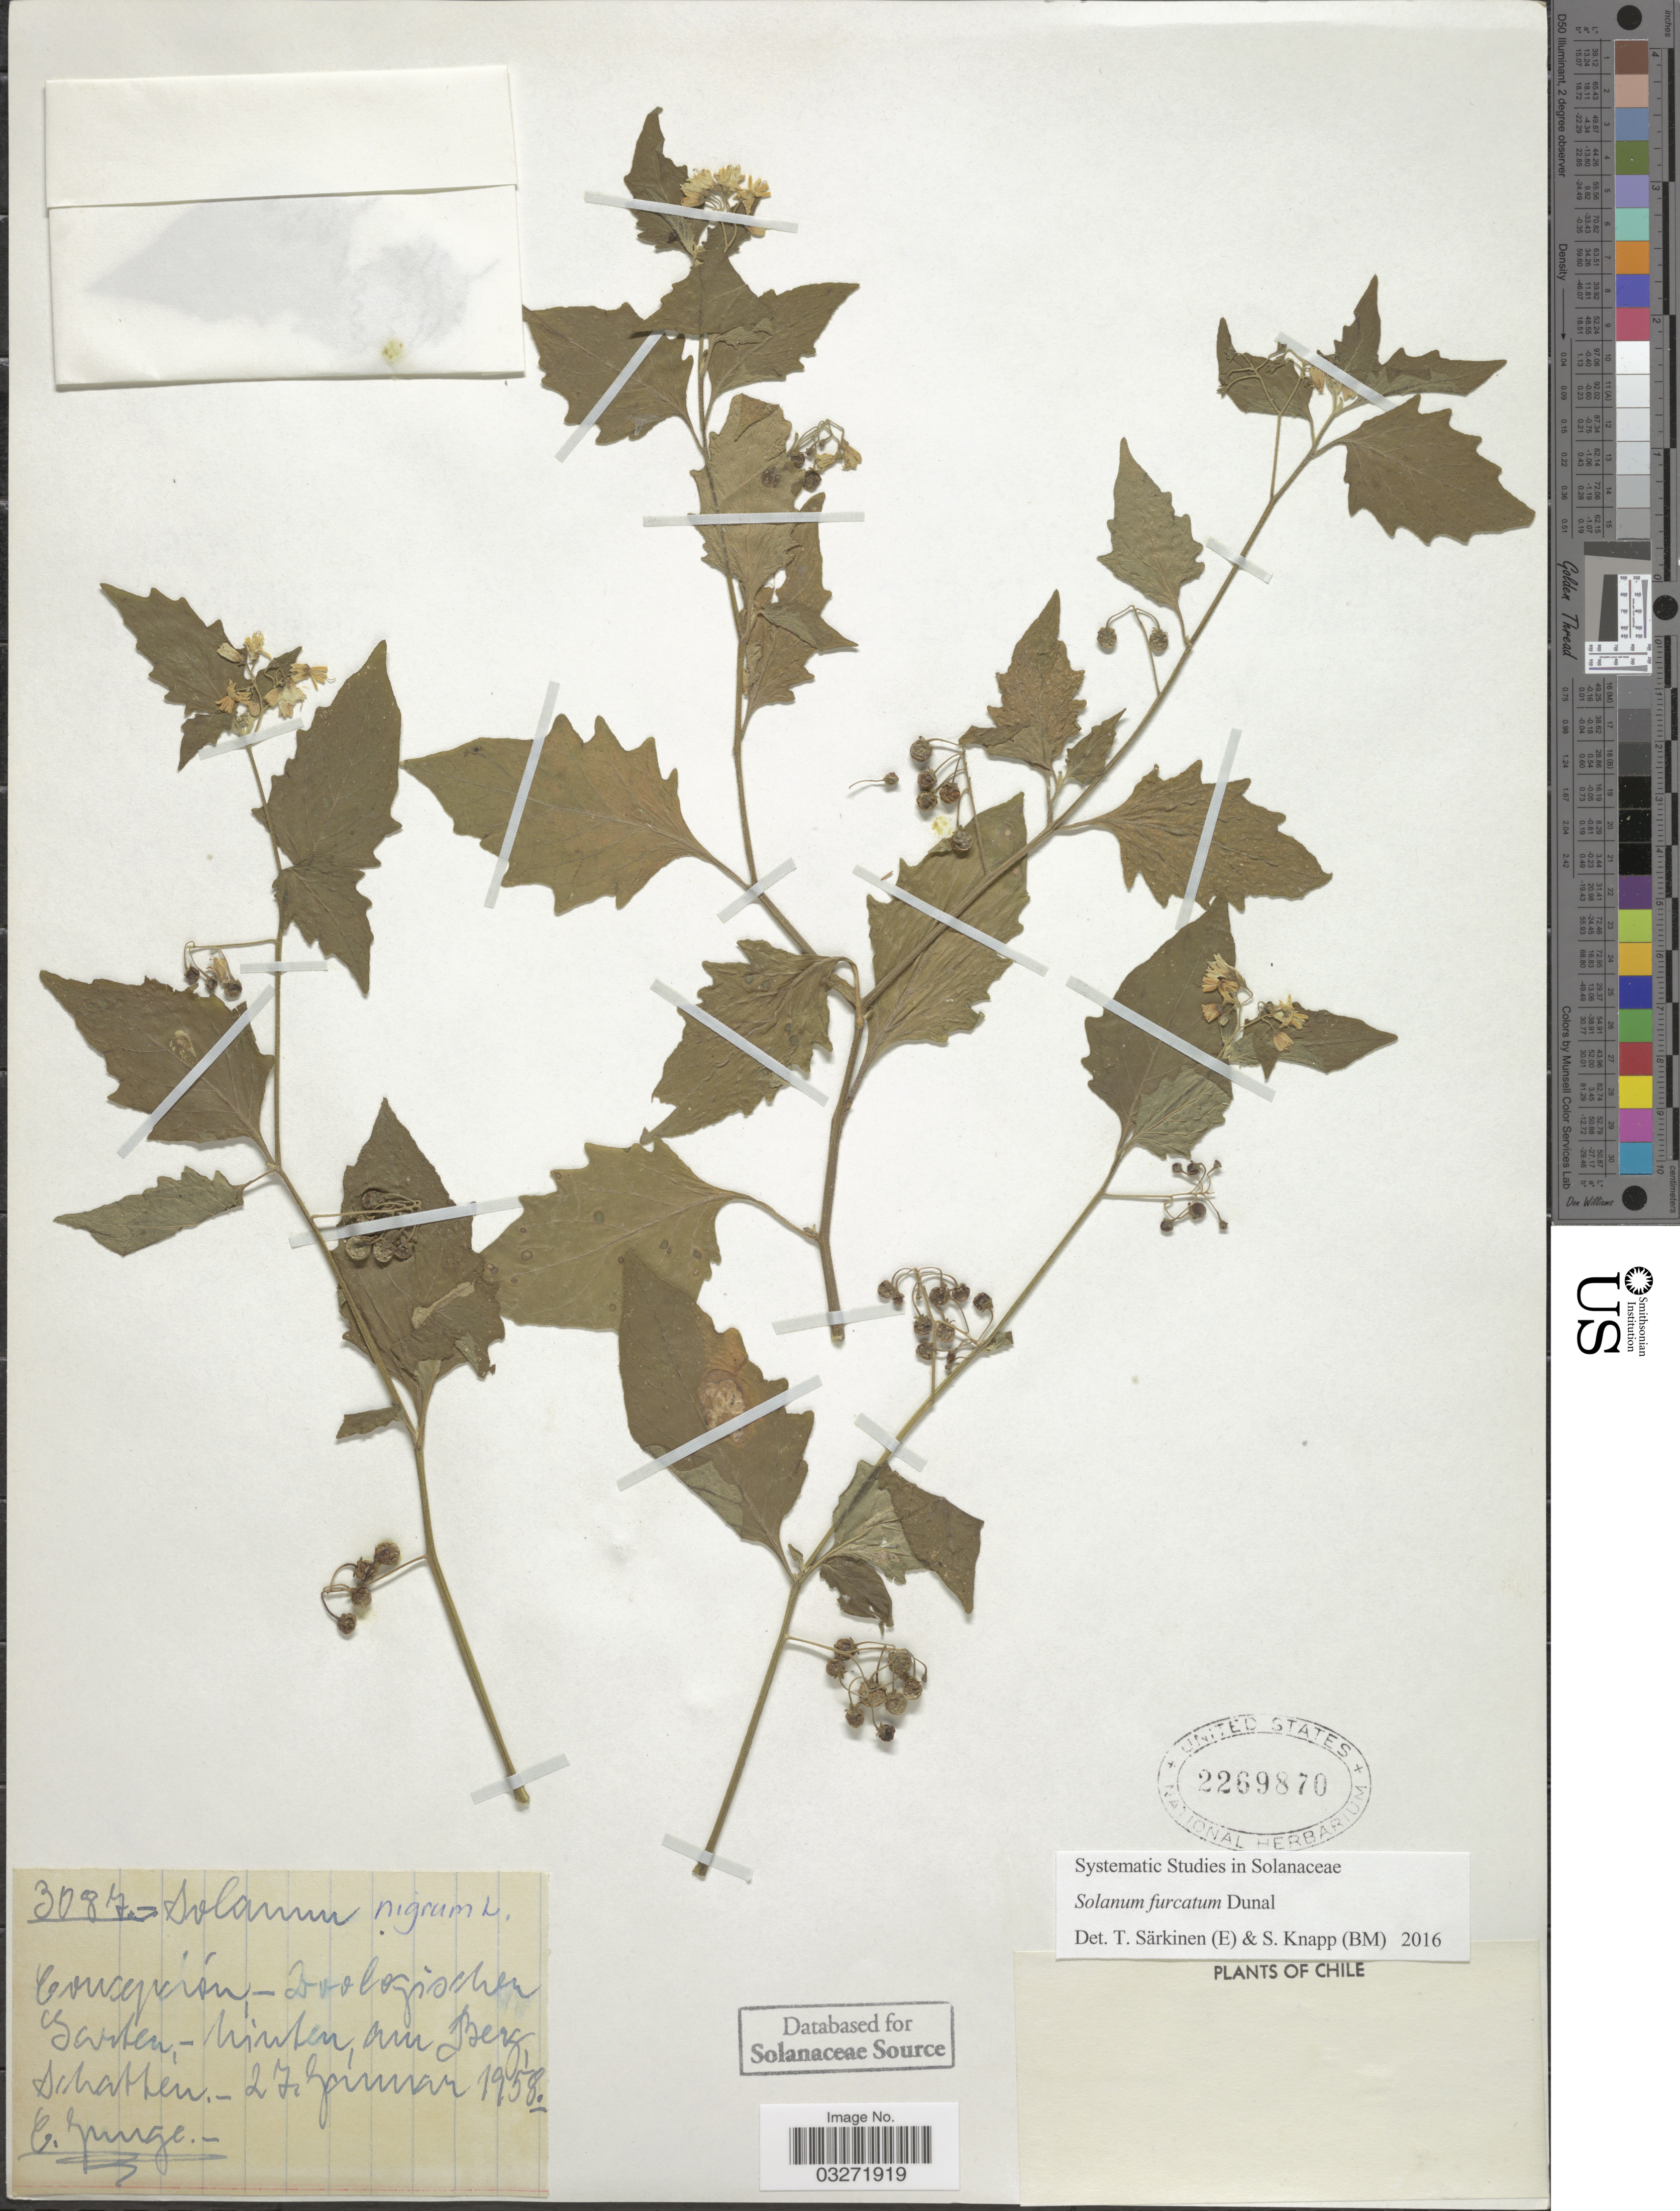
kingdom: Plantae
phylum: Tracheophyta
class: Magnoliopsida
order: Solanales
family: Solanaceae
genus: Solanum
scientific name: Solanum furcatum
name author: Dunal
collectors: C. Junge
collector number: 3087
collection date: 1958-01-27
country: Chile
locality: Concepción - Zoologischer Garten - Uinten, am Berg, Schatten.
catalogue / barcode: US 2269870